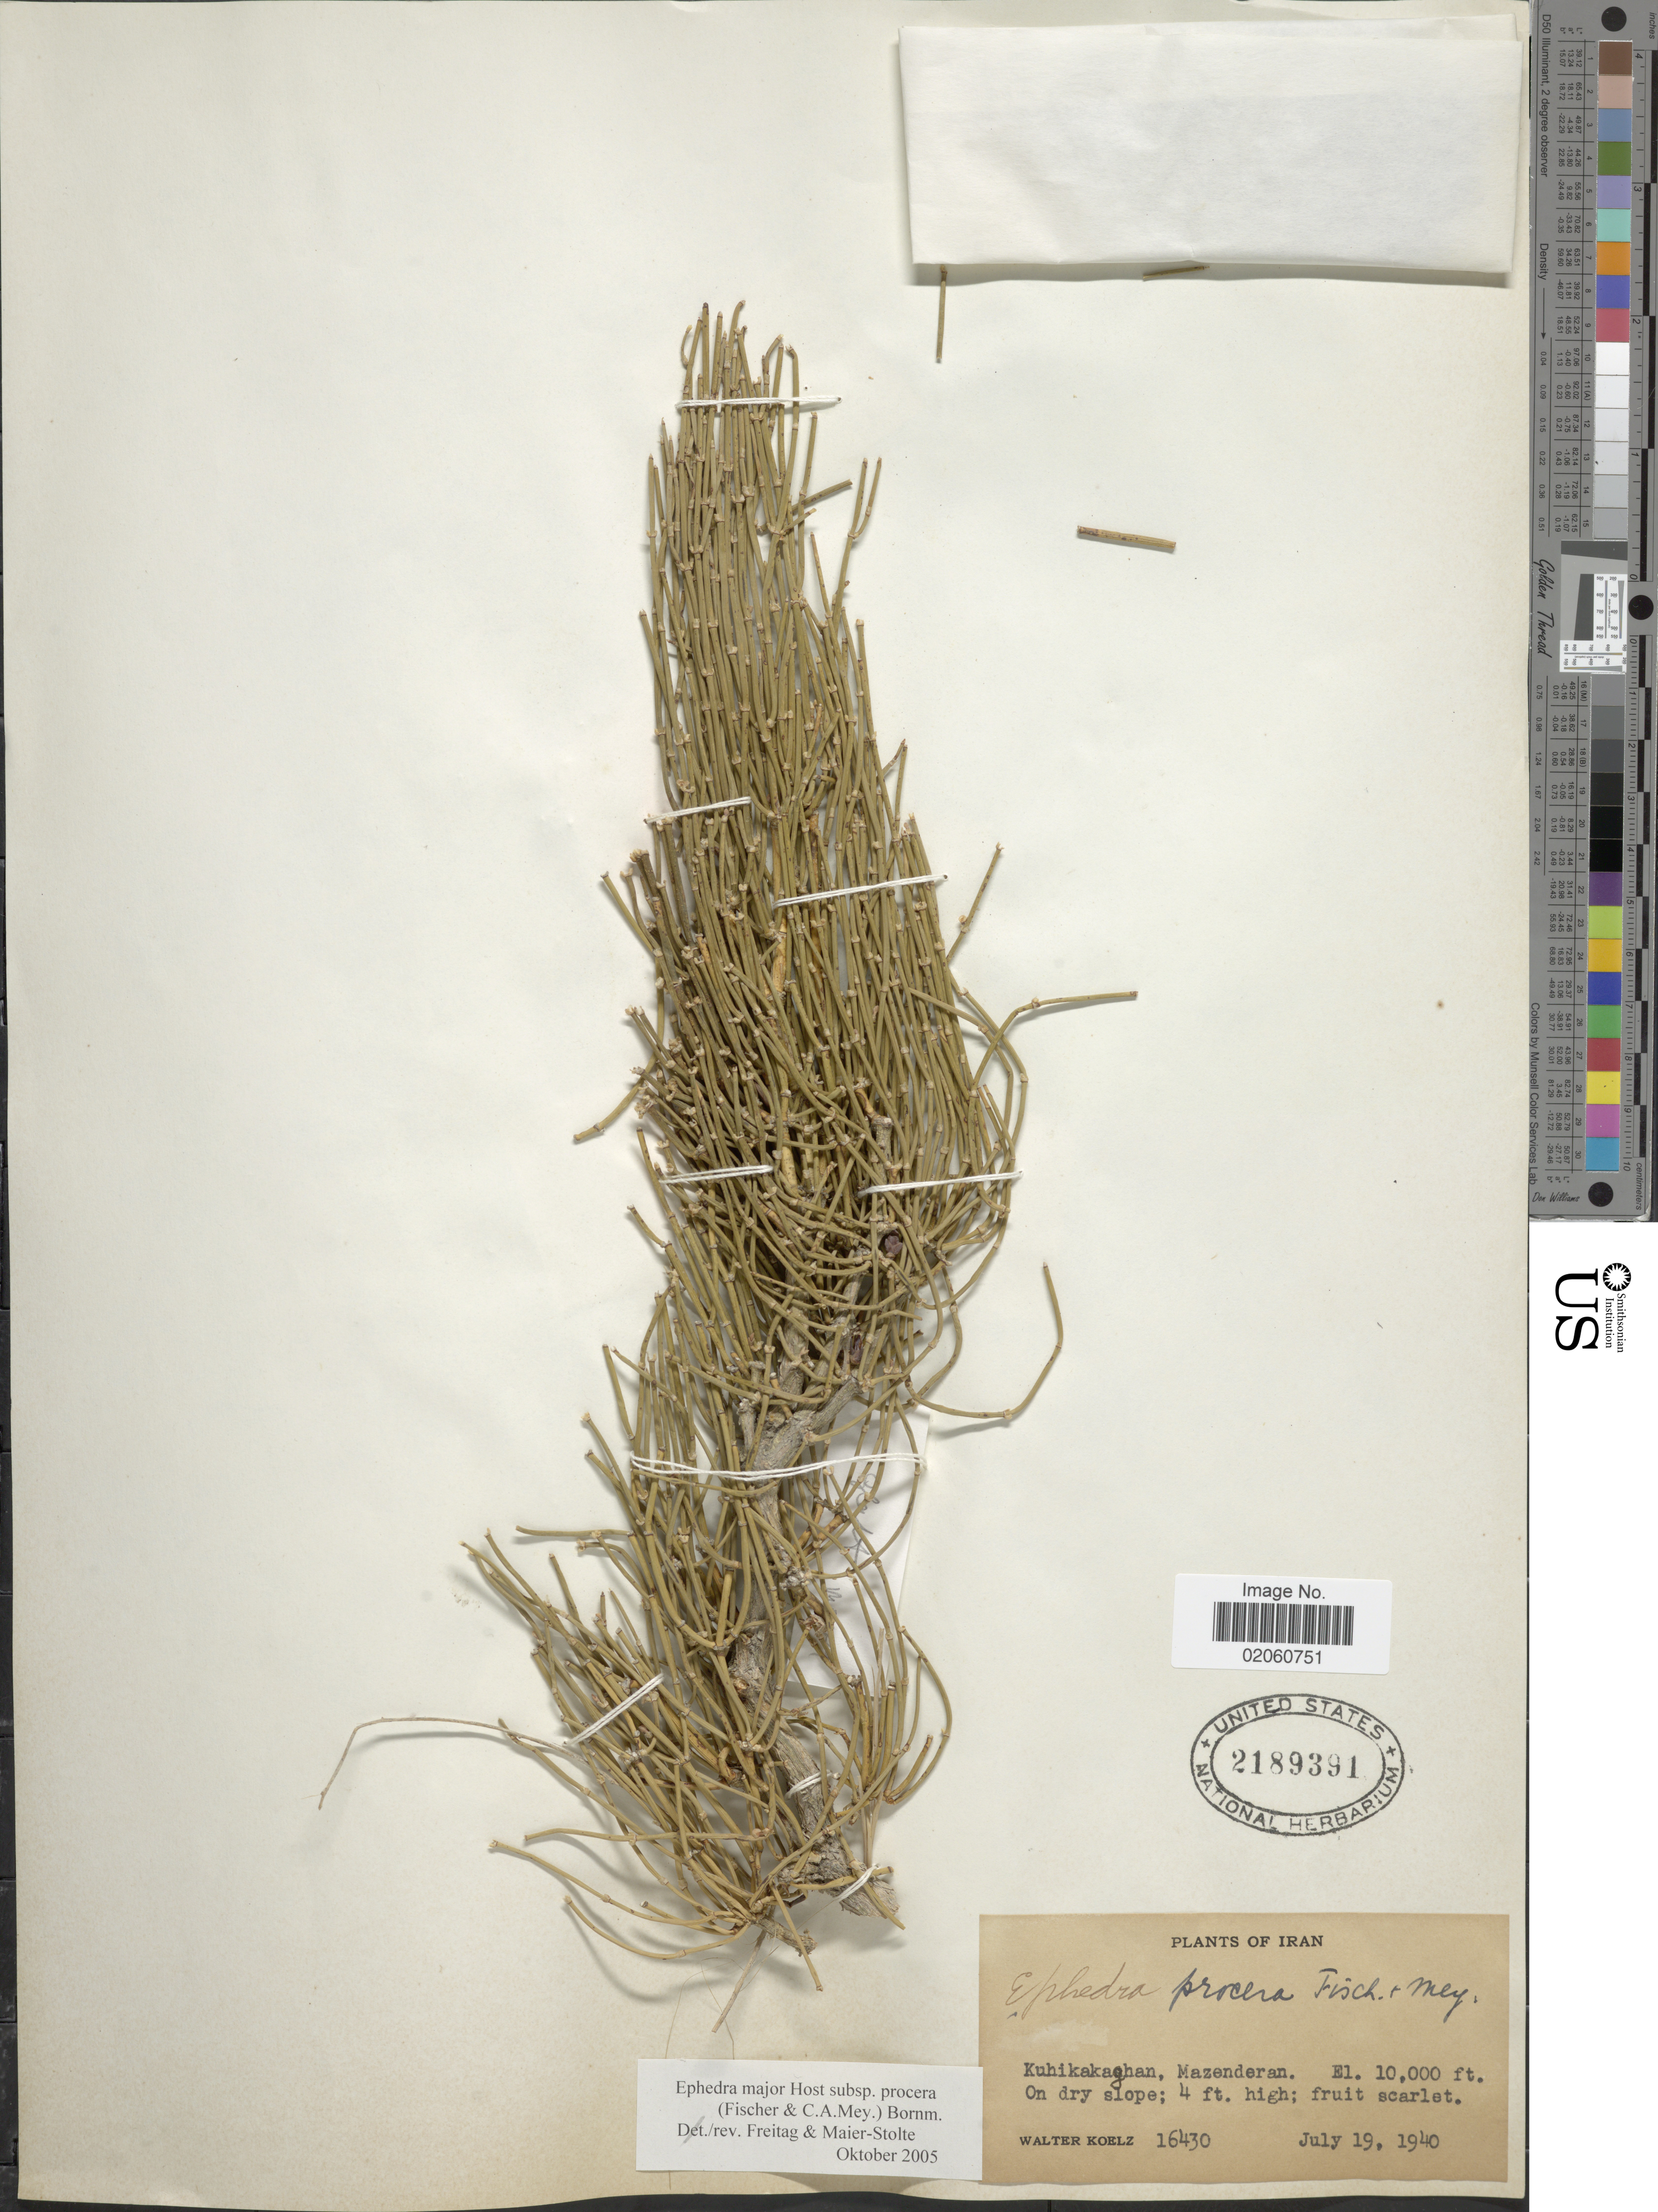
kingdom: Plantae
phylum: Tracheophyta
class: Gnetopsida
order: Ephedrales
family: Ephedraceae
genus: Ephedra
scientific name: Ephedra major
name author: Host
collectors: W. N. Koelz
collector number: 16430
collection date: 1940-07-19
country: Iran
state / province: Mazandaran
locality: Kuhikakaghan, Mazenderan, On dry slope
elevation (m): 3048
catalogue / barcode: US 2189391